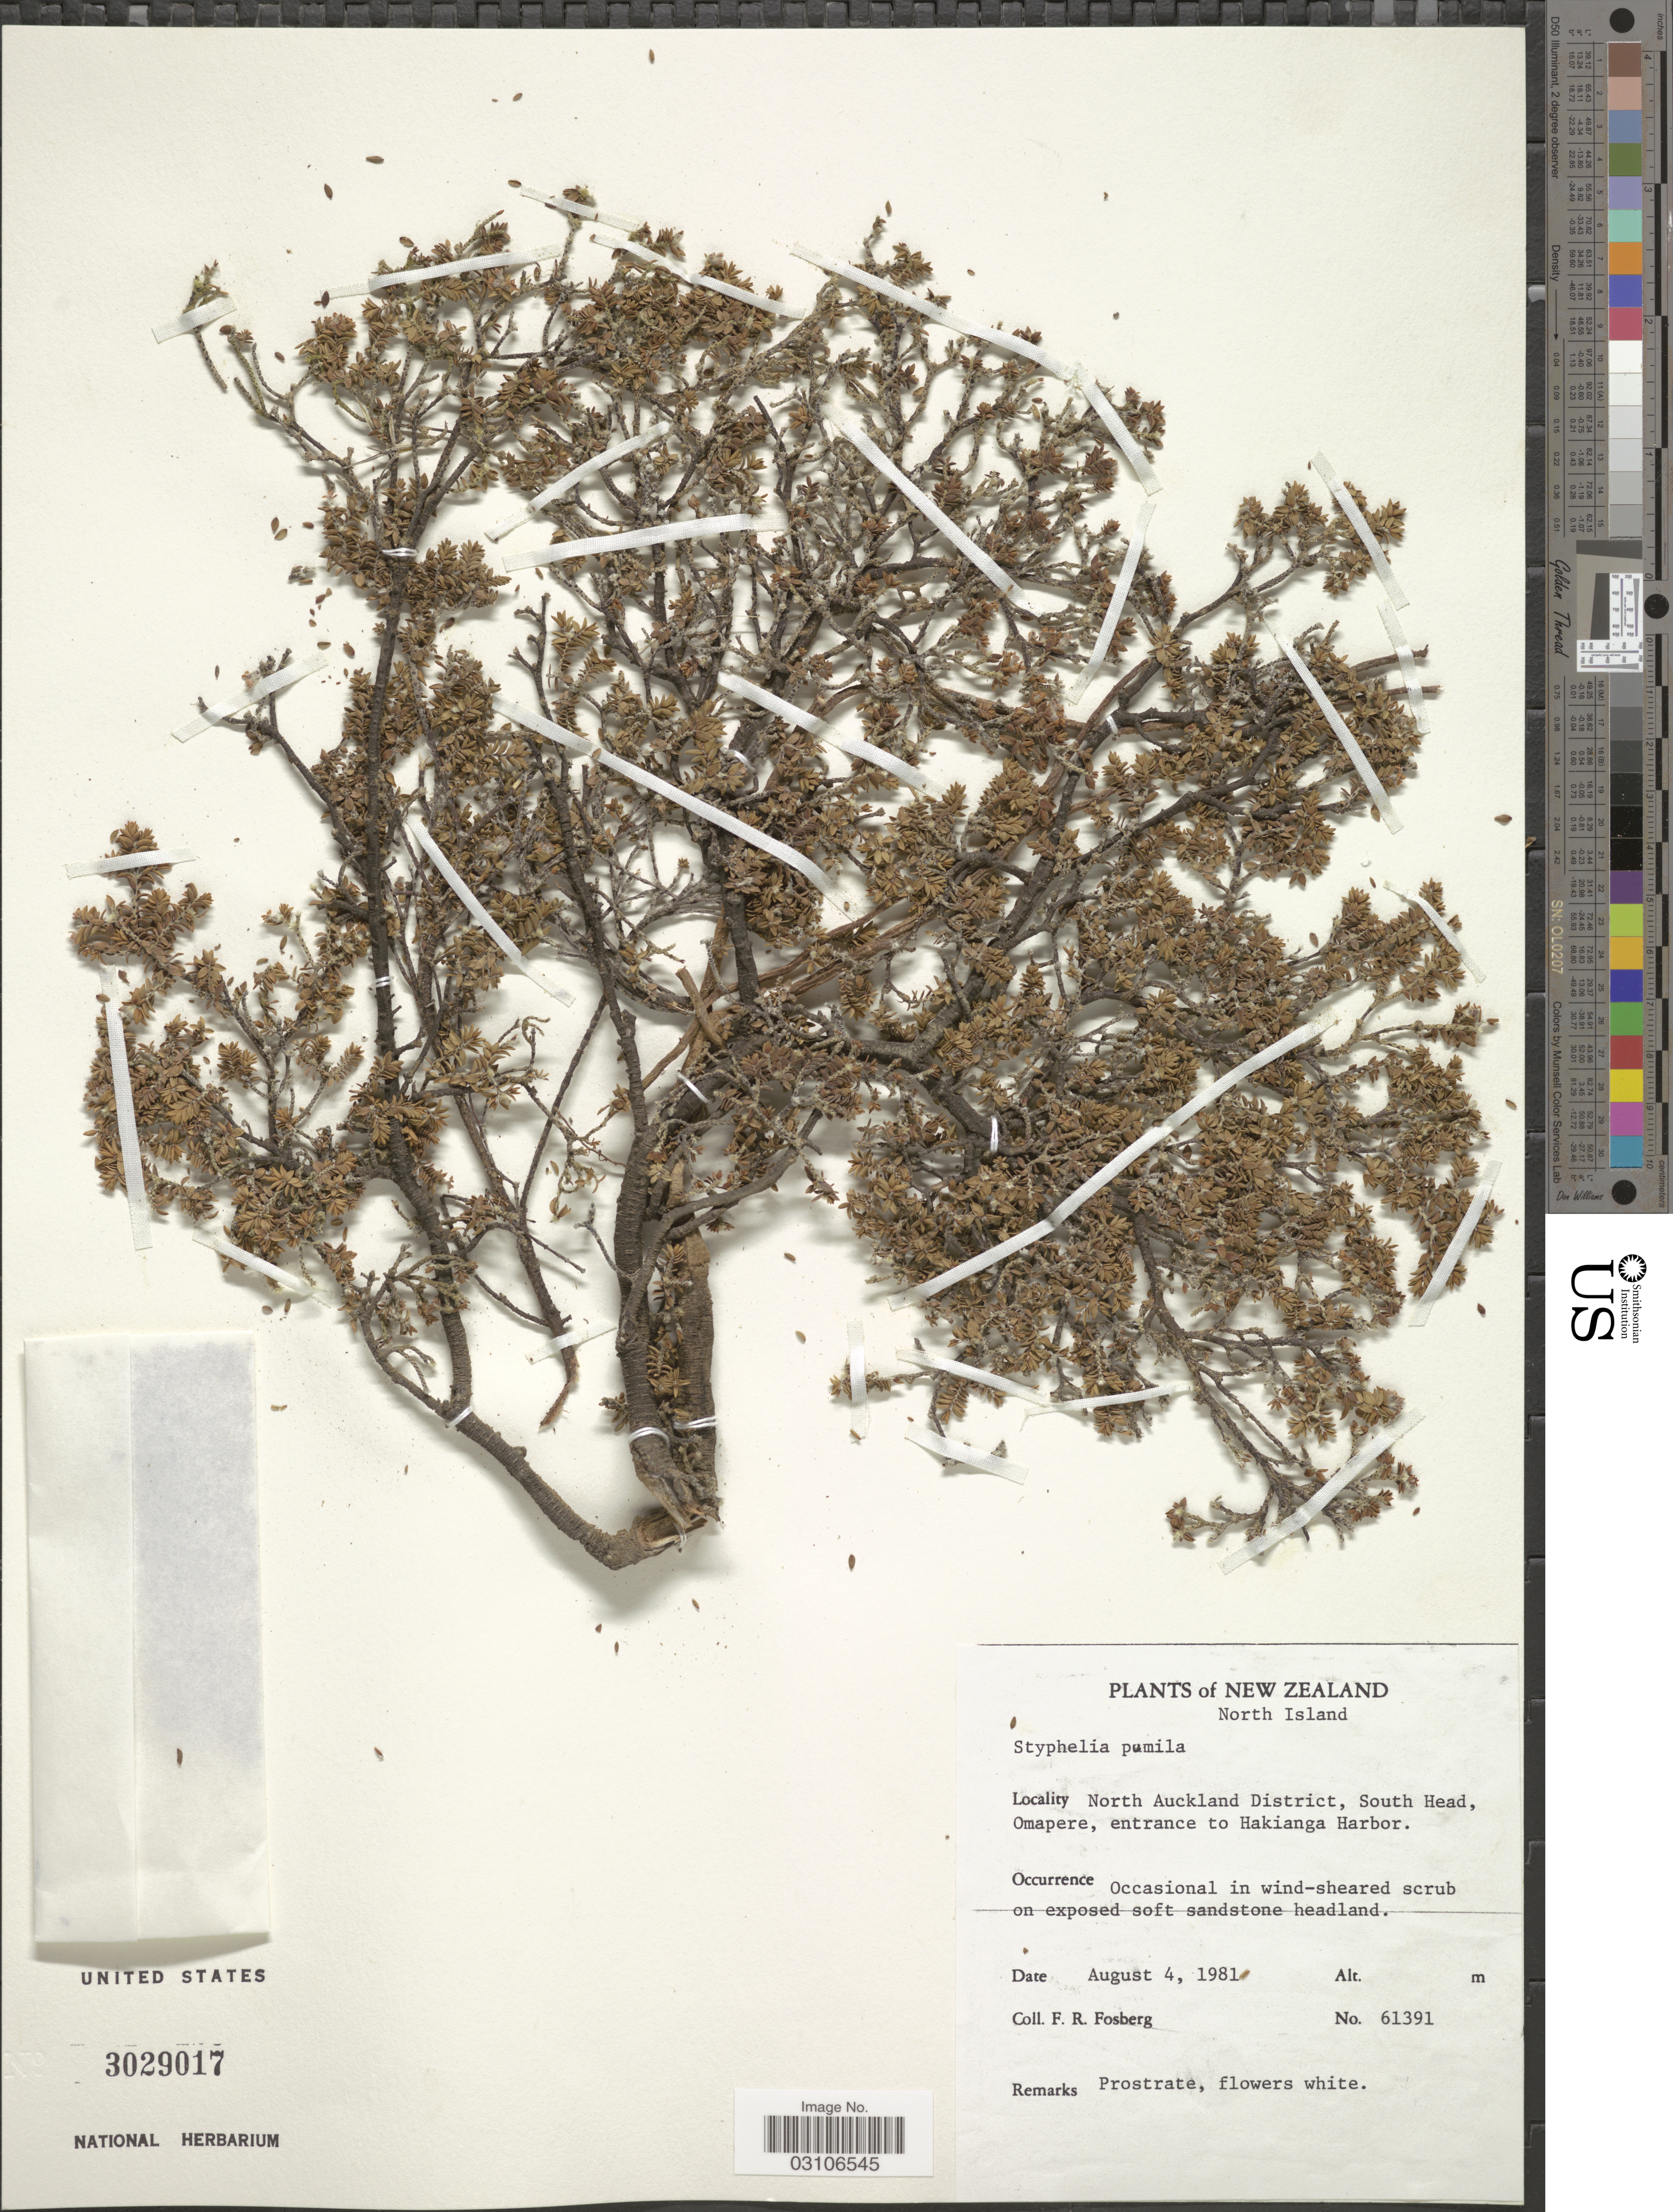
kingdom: Plantae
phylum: Tracheophyta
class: Magnoliopsida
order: Ericales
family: Ericaceae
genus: Styphelia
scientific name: Styphelia pumila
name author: Spreng.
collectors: F. R. Fosberg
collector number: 61391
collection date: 1981-08-04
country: New Zealand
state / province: Auckland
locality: North Island. North Auckland District, South Head, Omapere, entrance to Hakianga Harbor.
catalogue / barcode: US 3029017